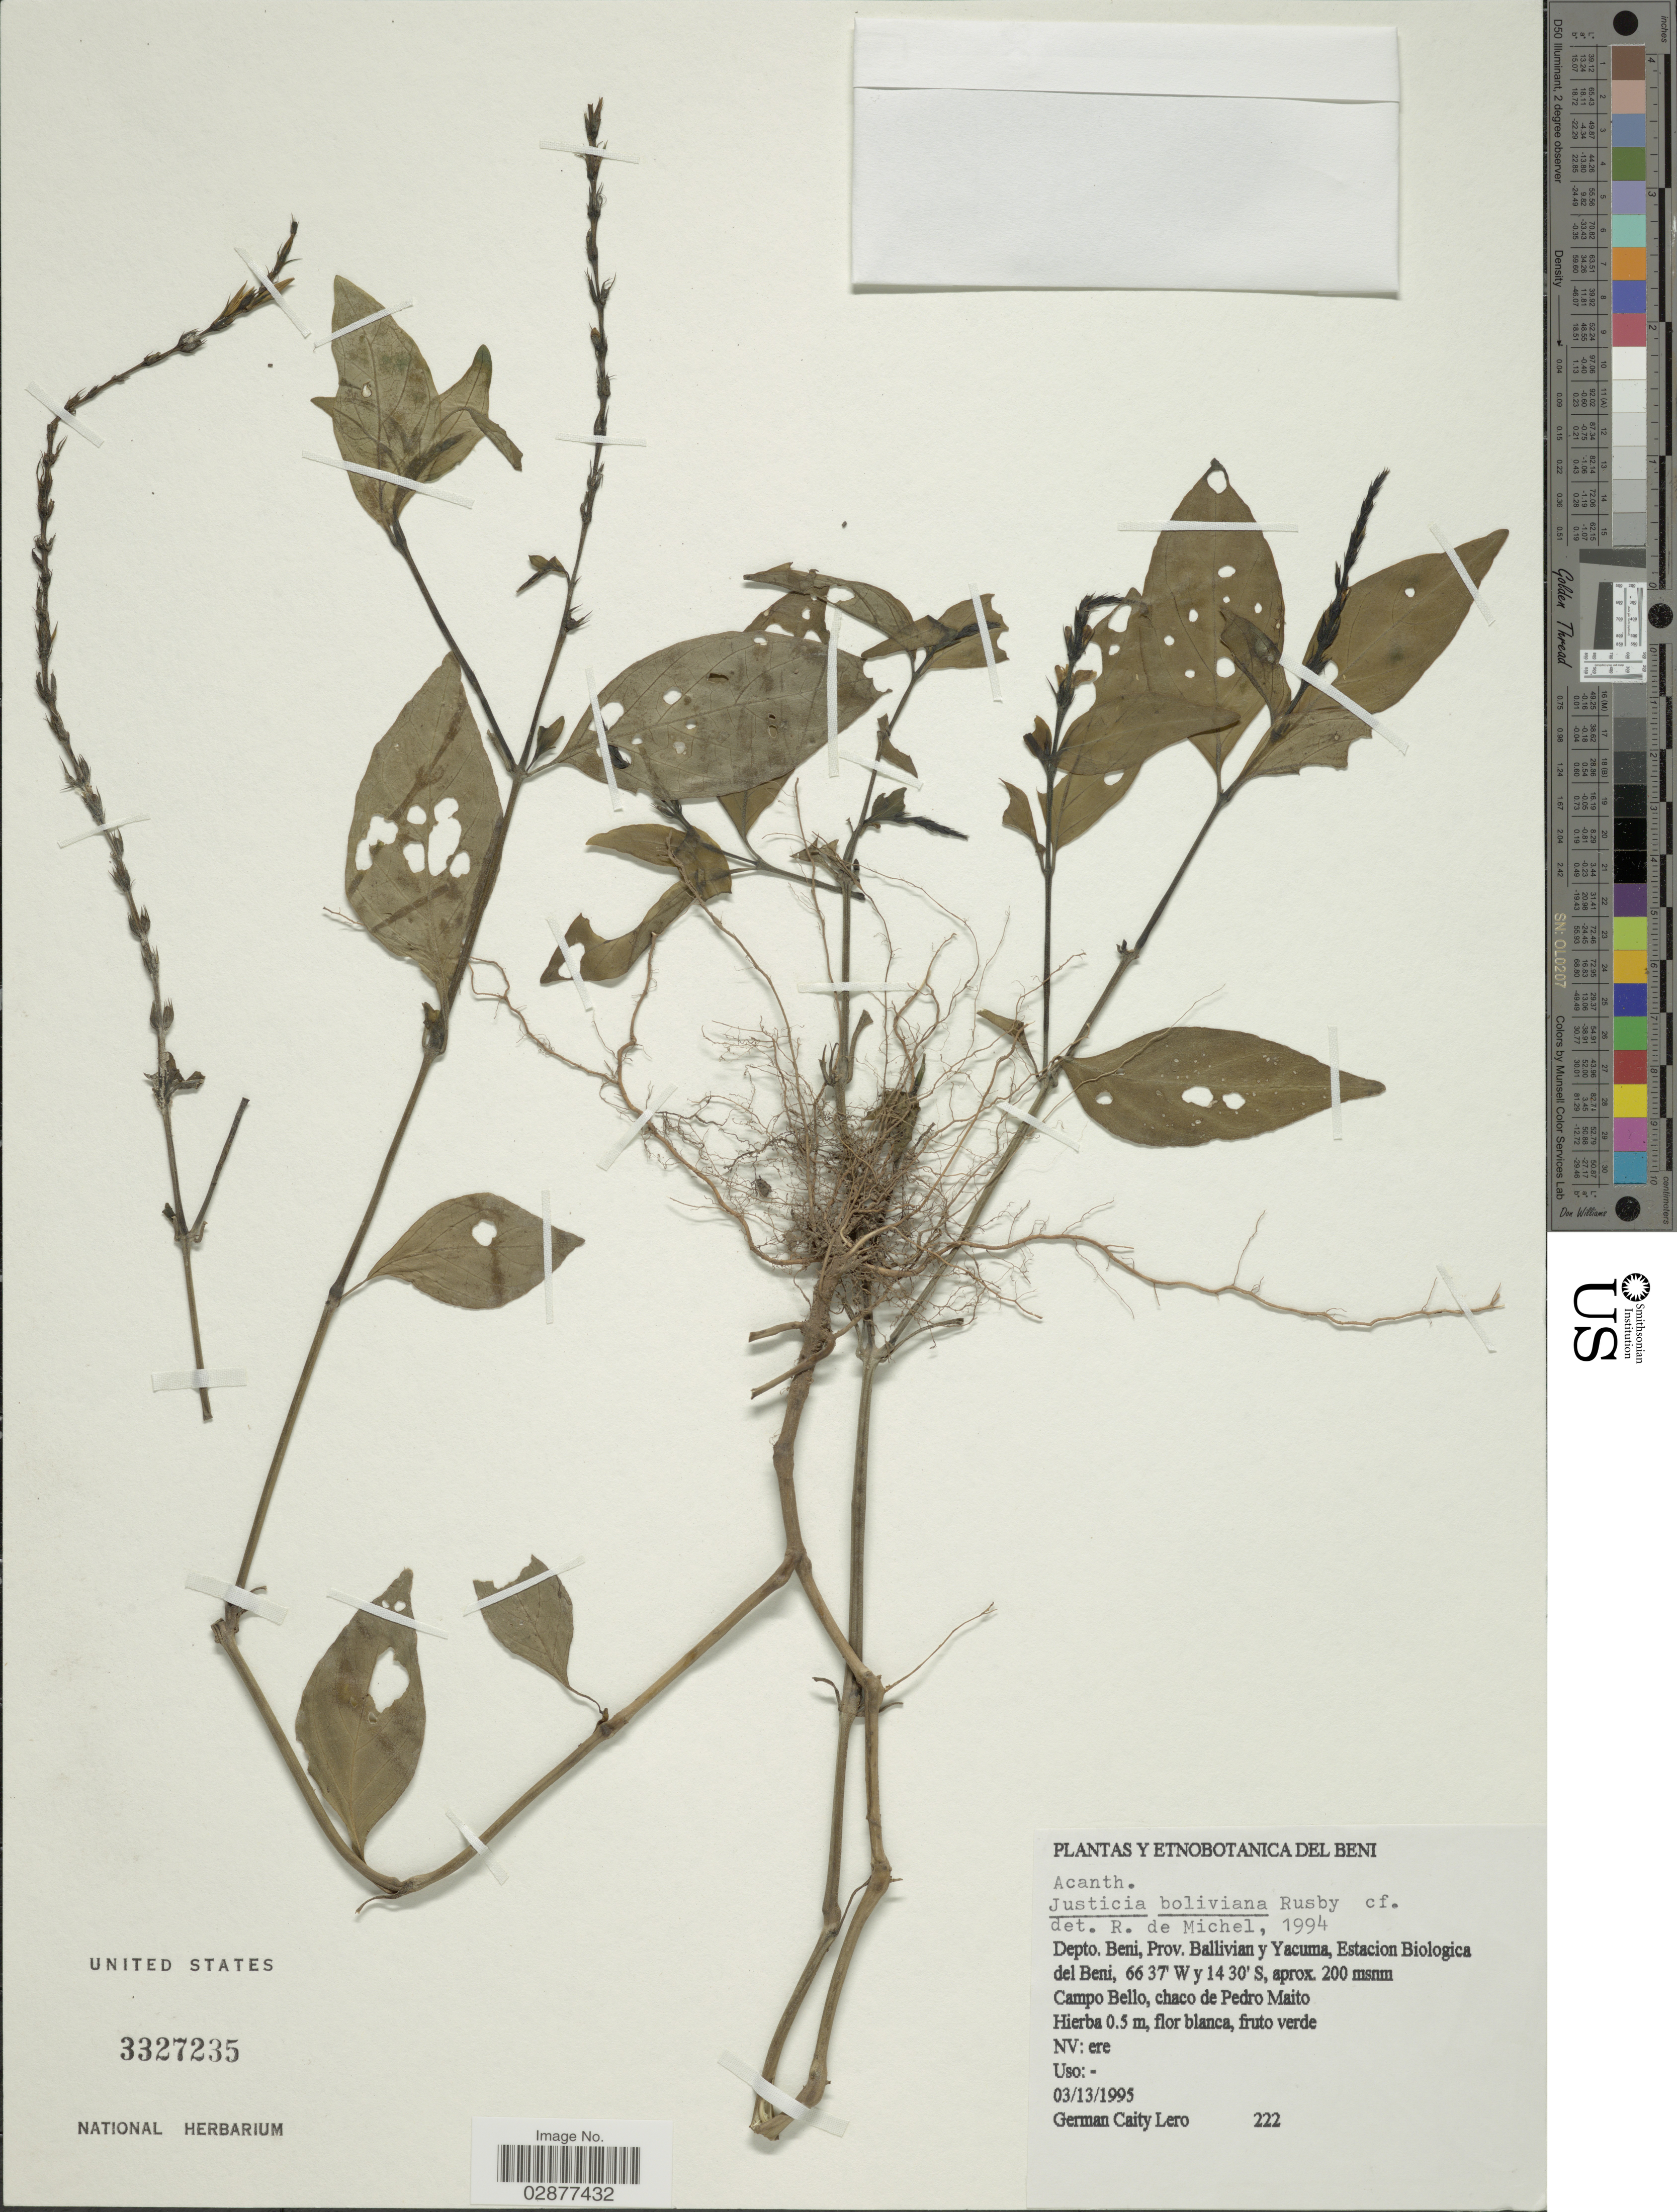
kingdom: Plantae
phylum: Tracheophyta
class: Magnoliopsida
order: Lamiales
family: Acanthaceae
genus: Justicia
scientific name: Justicia boliviana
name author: Rusby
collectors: G. C. Lero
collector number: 222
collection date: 1995-03-13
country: Bolivia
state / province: Beni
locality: Depto. Beni, Prov. Ballivian y Yacuma, Estacion Biologica del Beni.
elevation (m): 200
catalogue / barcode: US 3327235